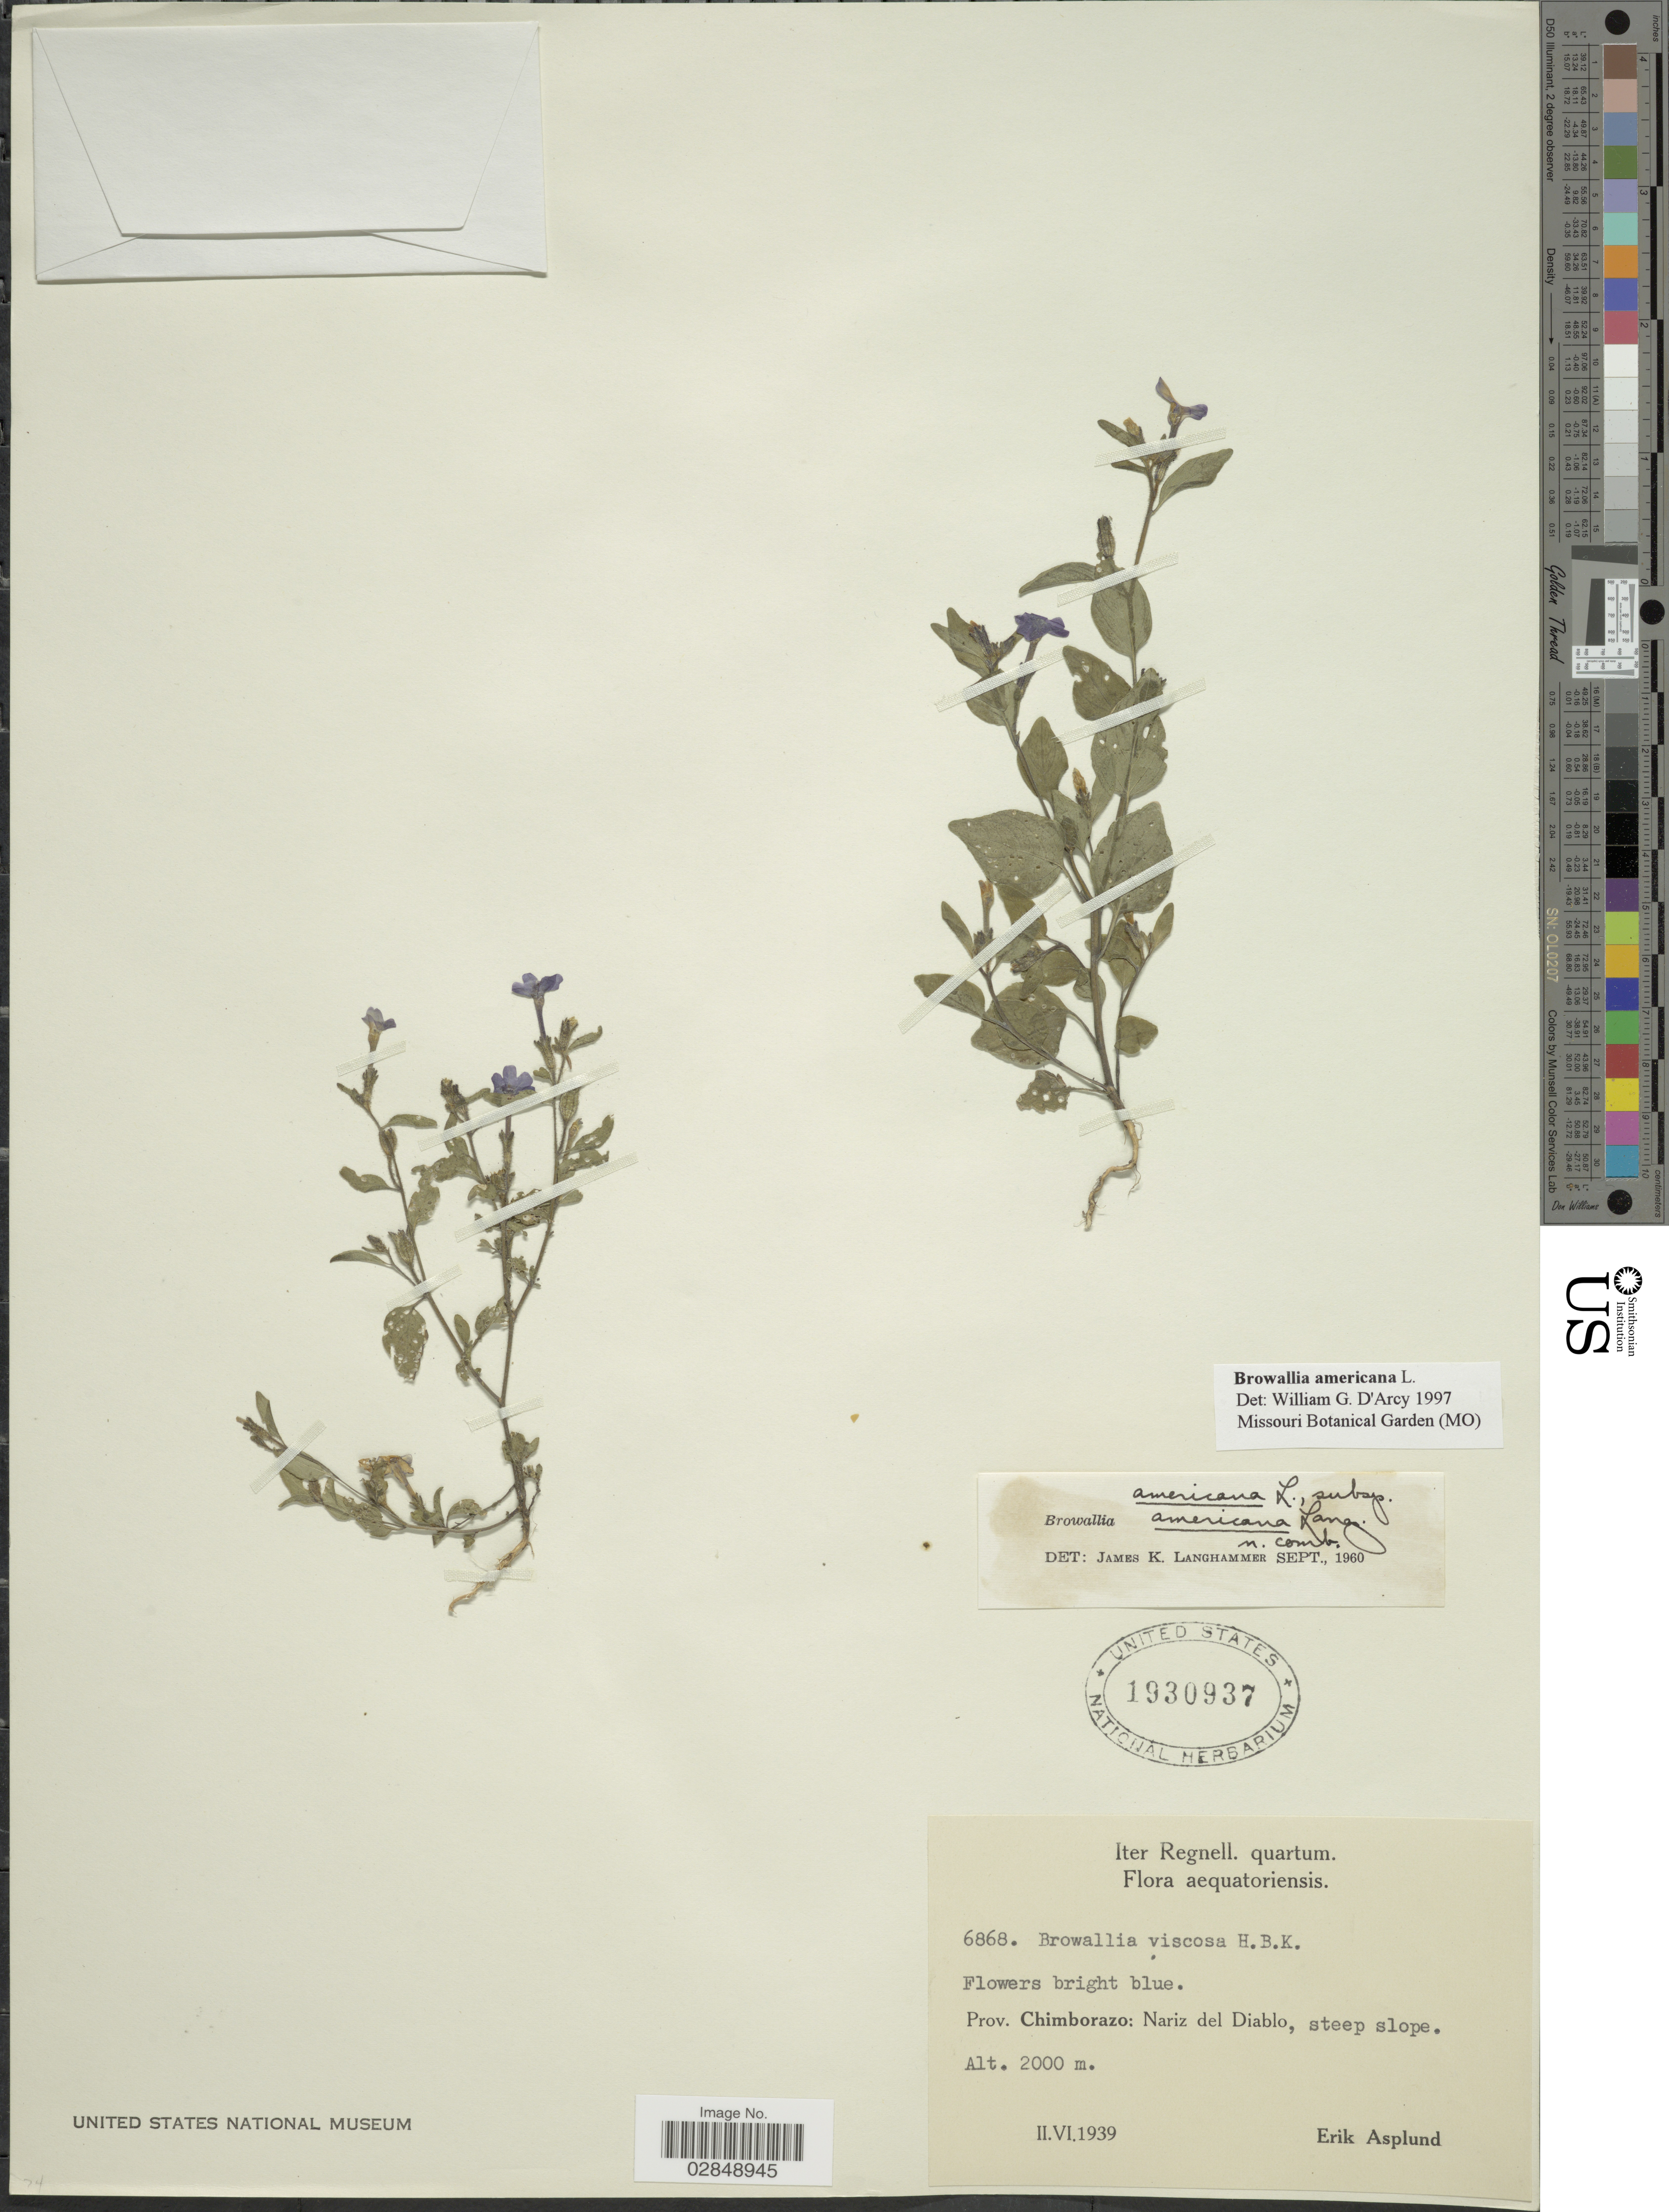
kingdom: Plantae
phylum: Tracheophyta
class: Magnoliopsida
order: Solanales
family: Solanaceae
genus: Browallia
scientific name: Browallia americana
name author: L.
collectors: E. Asplund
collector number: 6868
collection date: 1939-02/1939-06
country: Ecuador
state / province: Chimborazo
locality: Nariz del Diablo.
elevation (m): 2000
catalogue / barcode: US 1930937